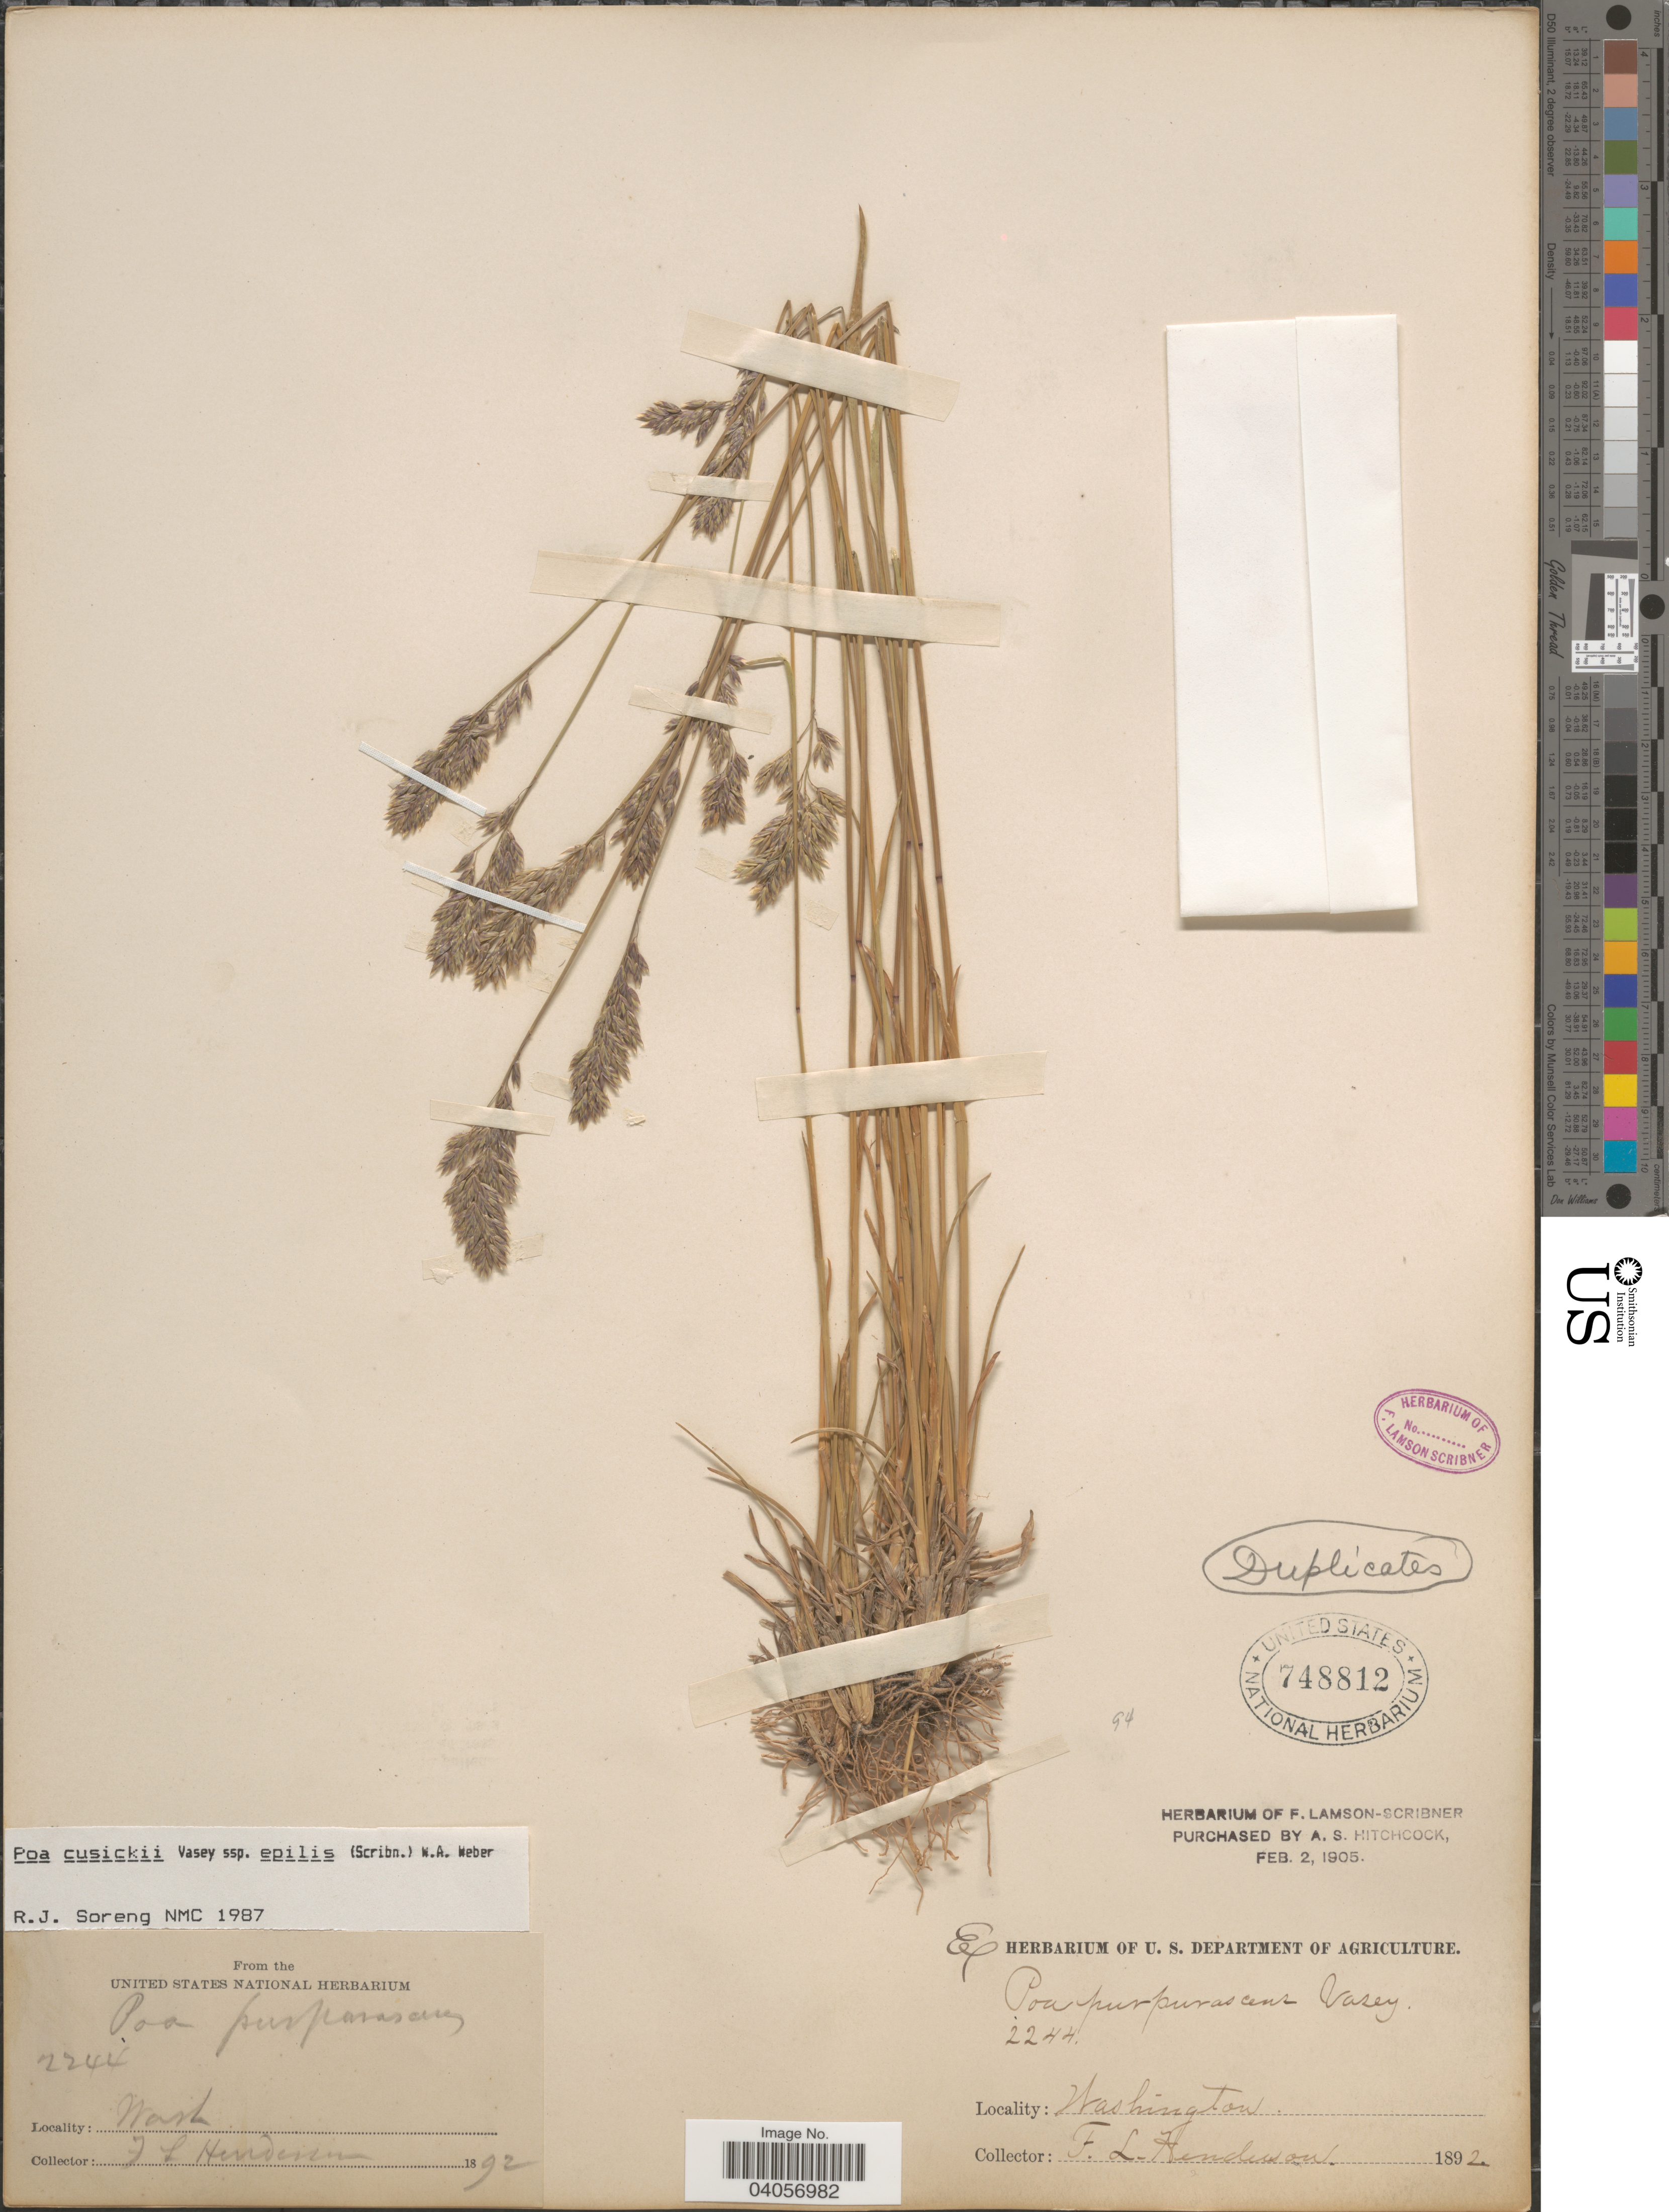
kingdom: Plantae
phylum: Tracheophyta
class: Liliopsida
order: Poales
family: Poaceae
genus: Poa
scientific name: Poa cusickii subsp. epilis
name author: (Scribn.) W.A. Weber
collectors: F. Henderson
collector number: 2244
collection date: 1892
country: United States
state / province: Washington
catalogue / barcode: US 748812